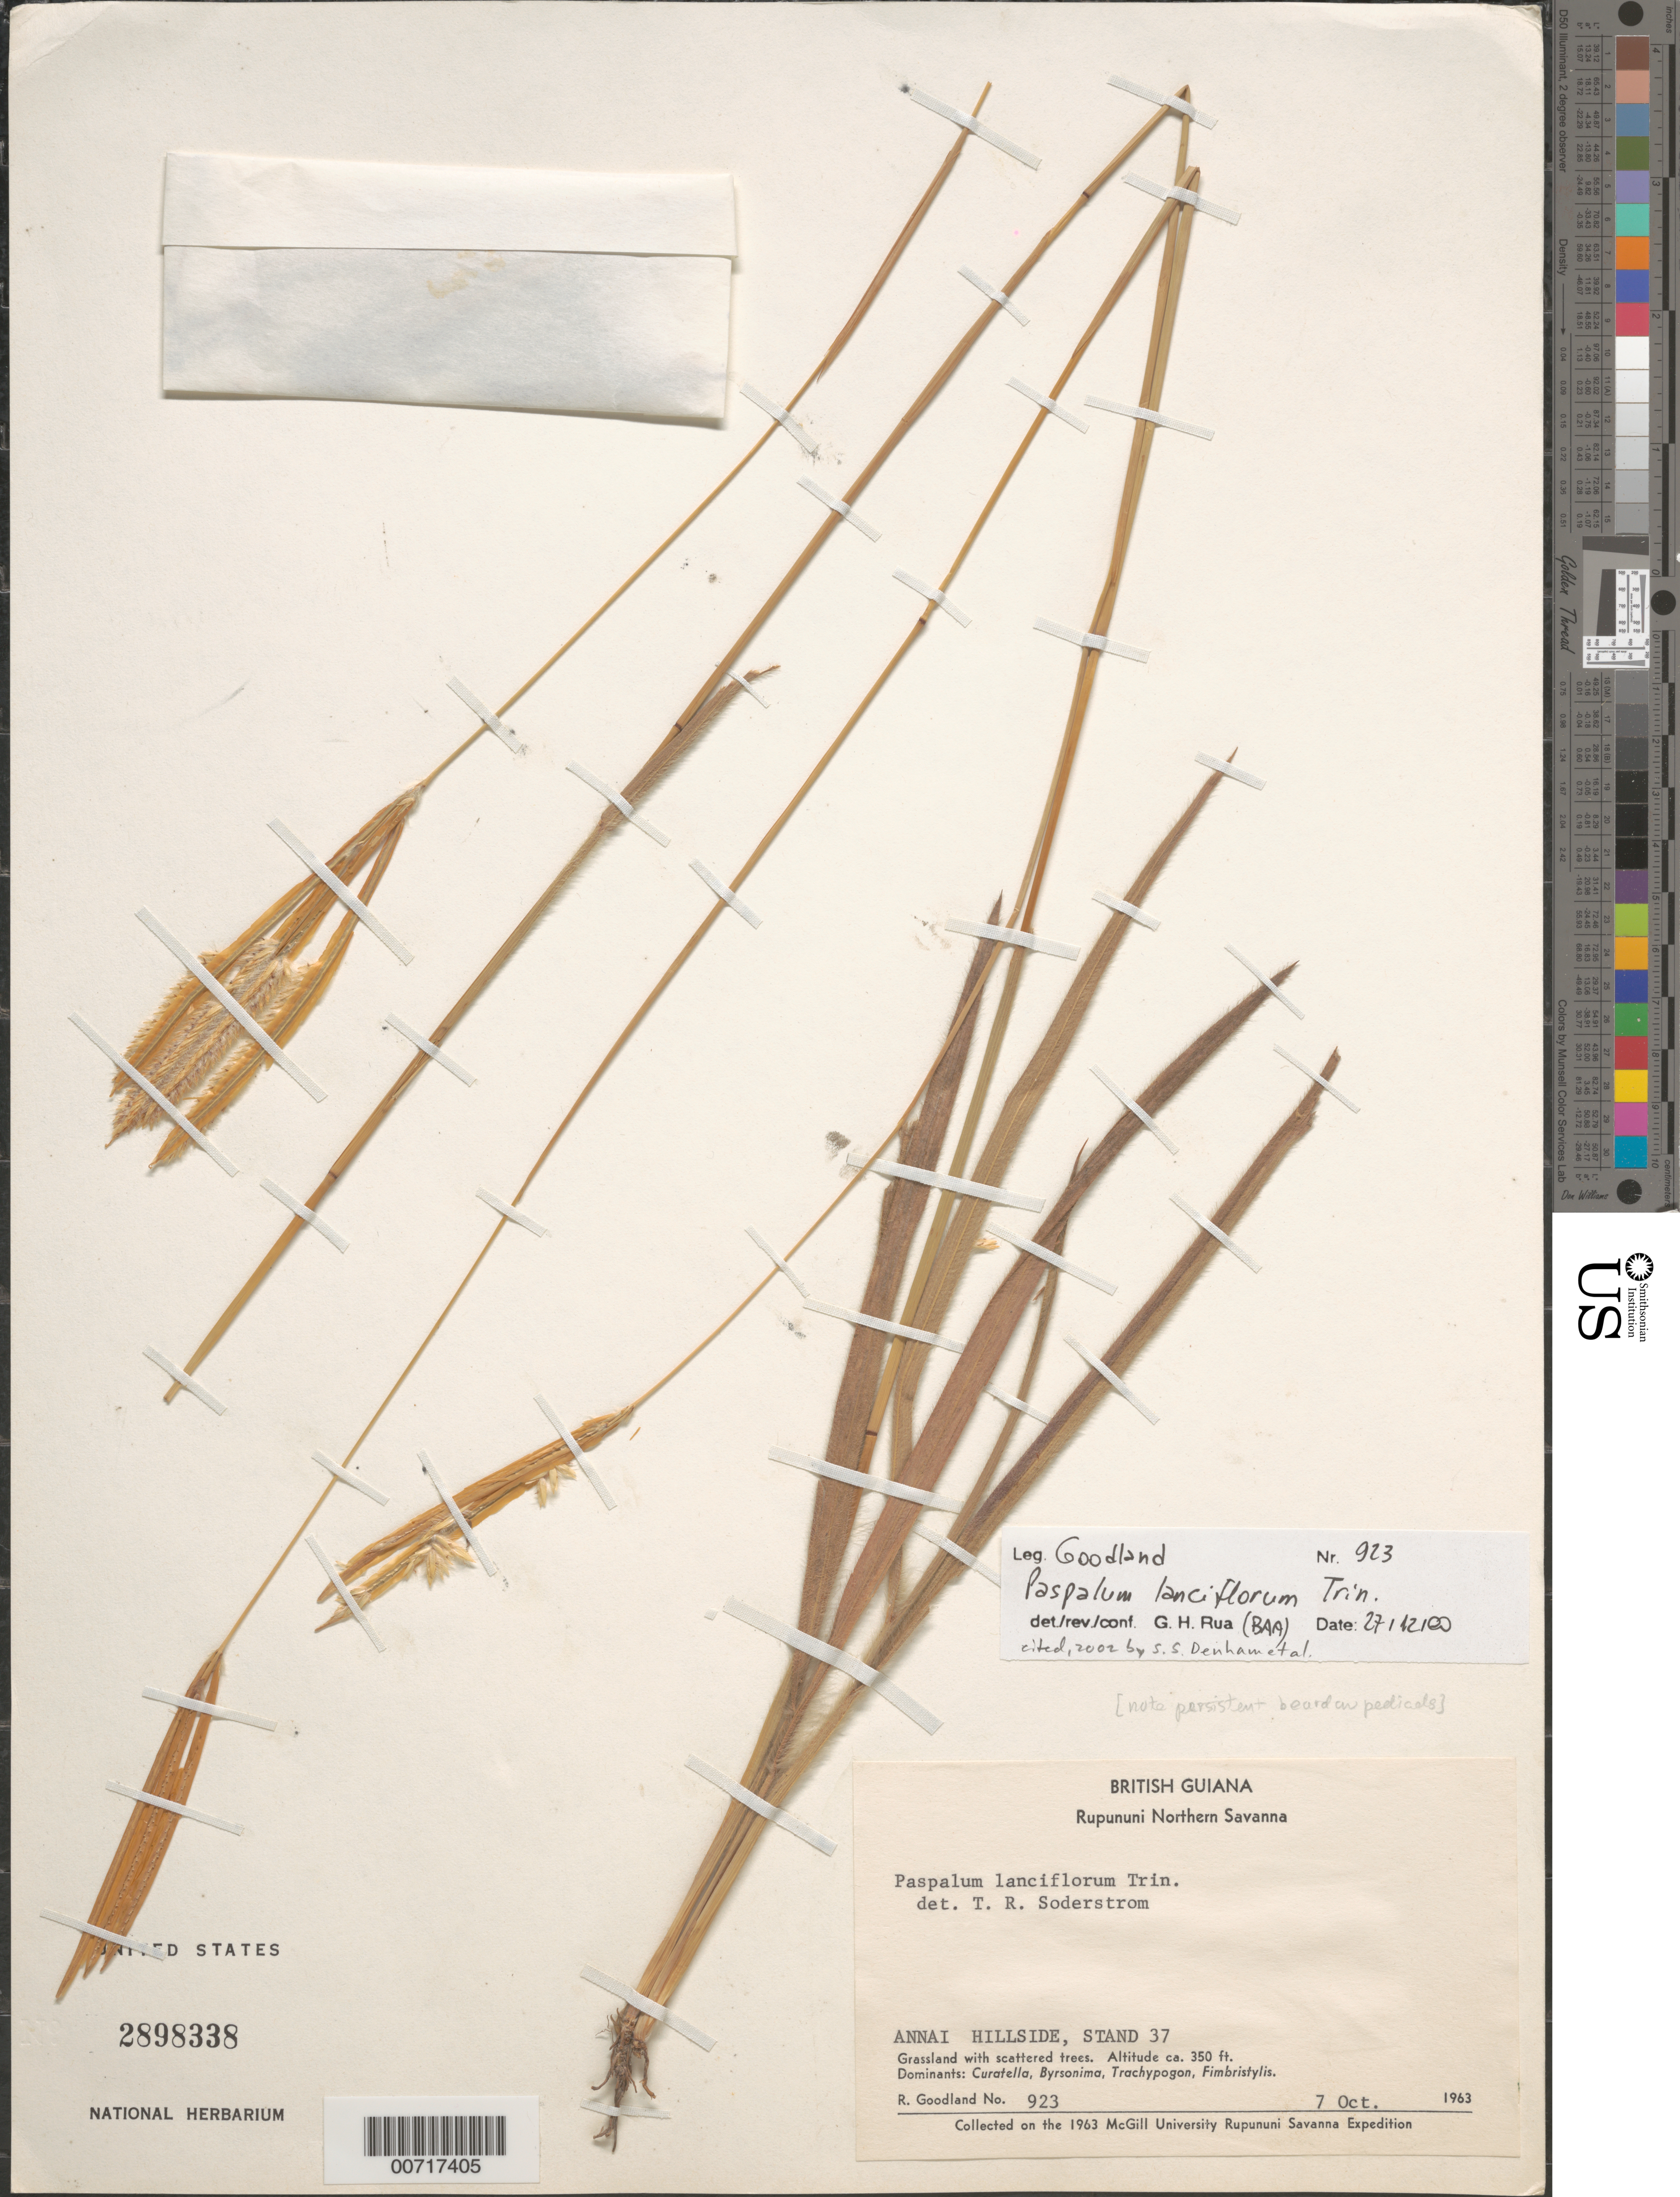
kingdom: Plantae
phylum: Tracheophyta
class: Liliopsida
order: Poales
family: Poaceae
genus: Paspalum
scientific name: Paspalum lanciflorum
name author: Trin.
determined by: Denham, S. S.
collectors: R. Goodland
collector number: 923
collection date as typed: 7-Oct-63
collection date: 1963-10-07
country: Guyana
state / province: U. Takutu-U. Essequibo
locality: Rupununi Northern Savanna, Annai Hillside, Stand 37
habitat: Grassland with scattered trees. Dominants: Curatella, Byrsonima, Trachypogon, Fimbristylis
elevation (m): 107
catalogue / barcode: US 2898338